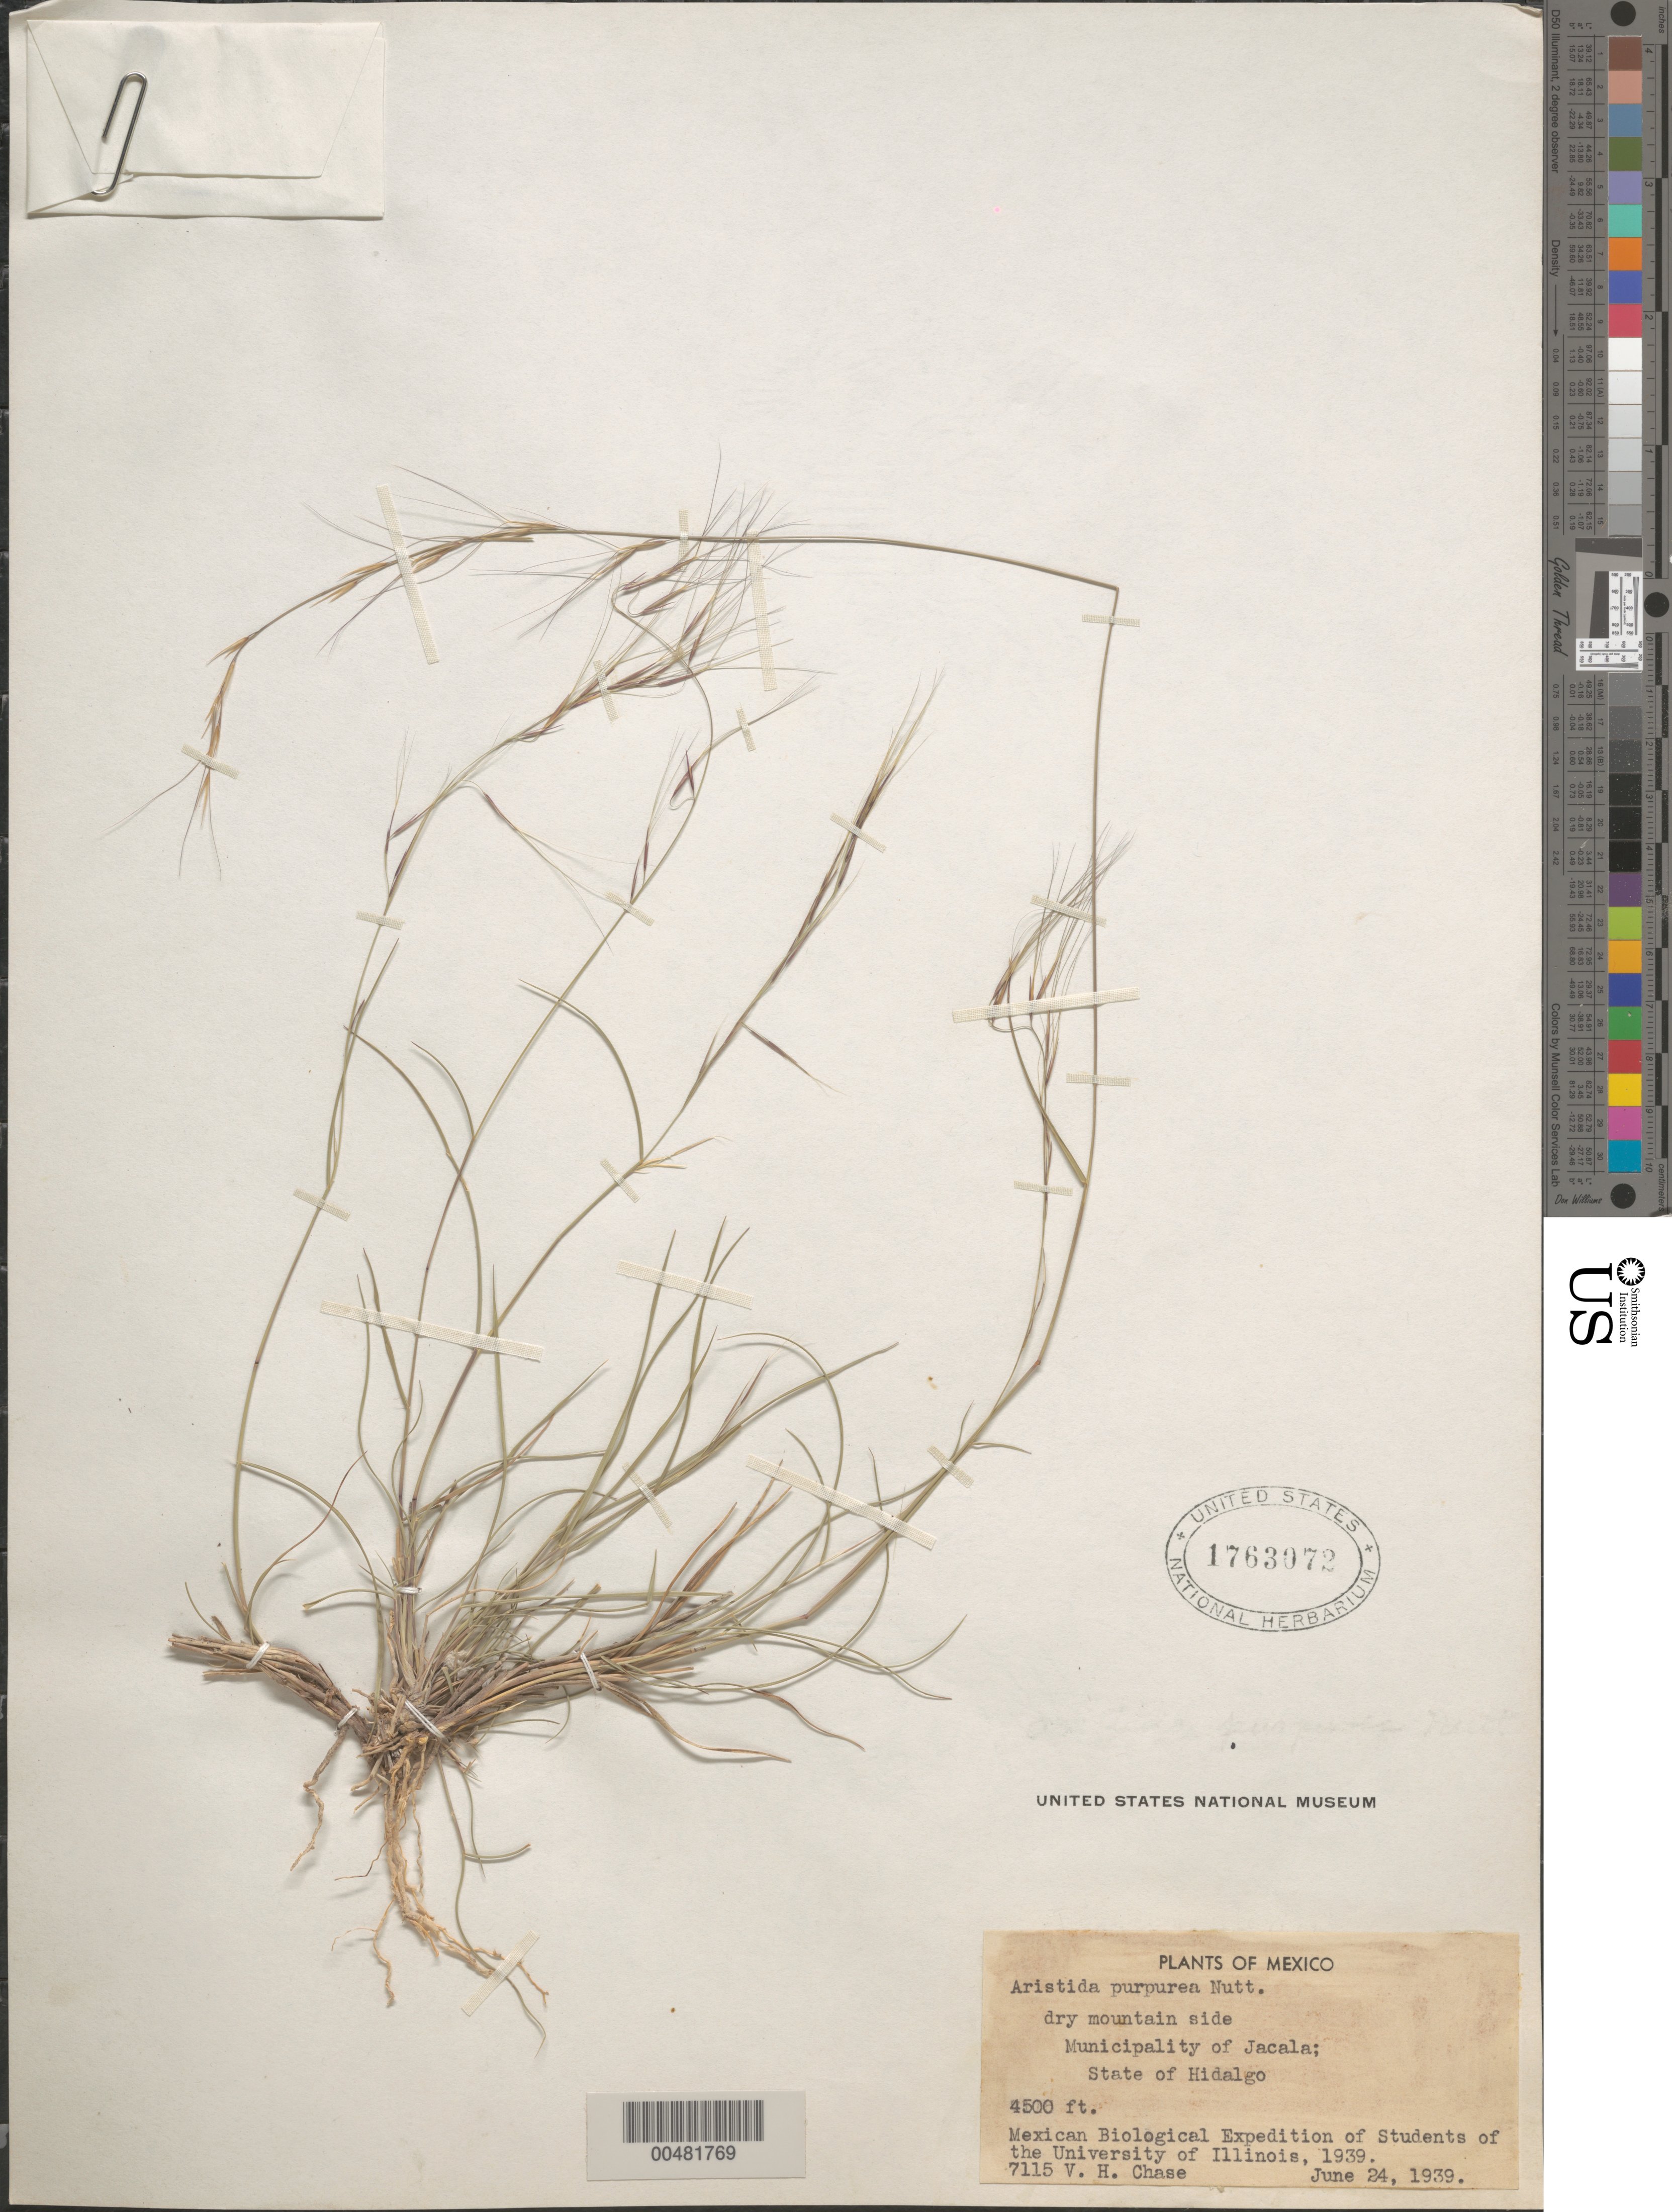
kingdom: Plantae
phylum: Tracheophyta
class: Liliopsida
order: Poales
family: Poaceae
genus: Aristida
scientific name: Aristida purpurea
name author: Nutt.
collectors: V. H. Chase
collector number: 7115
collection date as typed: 24 Jun 1939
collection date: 1939-06-24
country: Mexico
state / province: Hidalgo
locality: Municipality of Jacala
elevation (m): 1372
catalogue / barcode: US 1763072